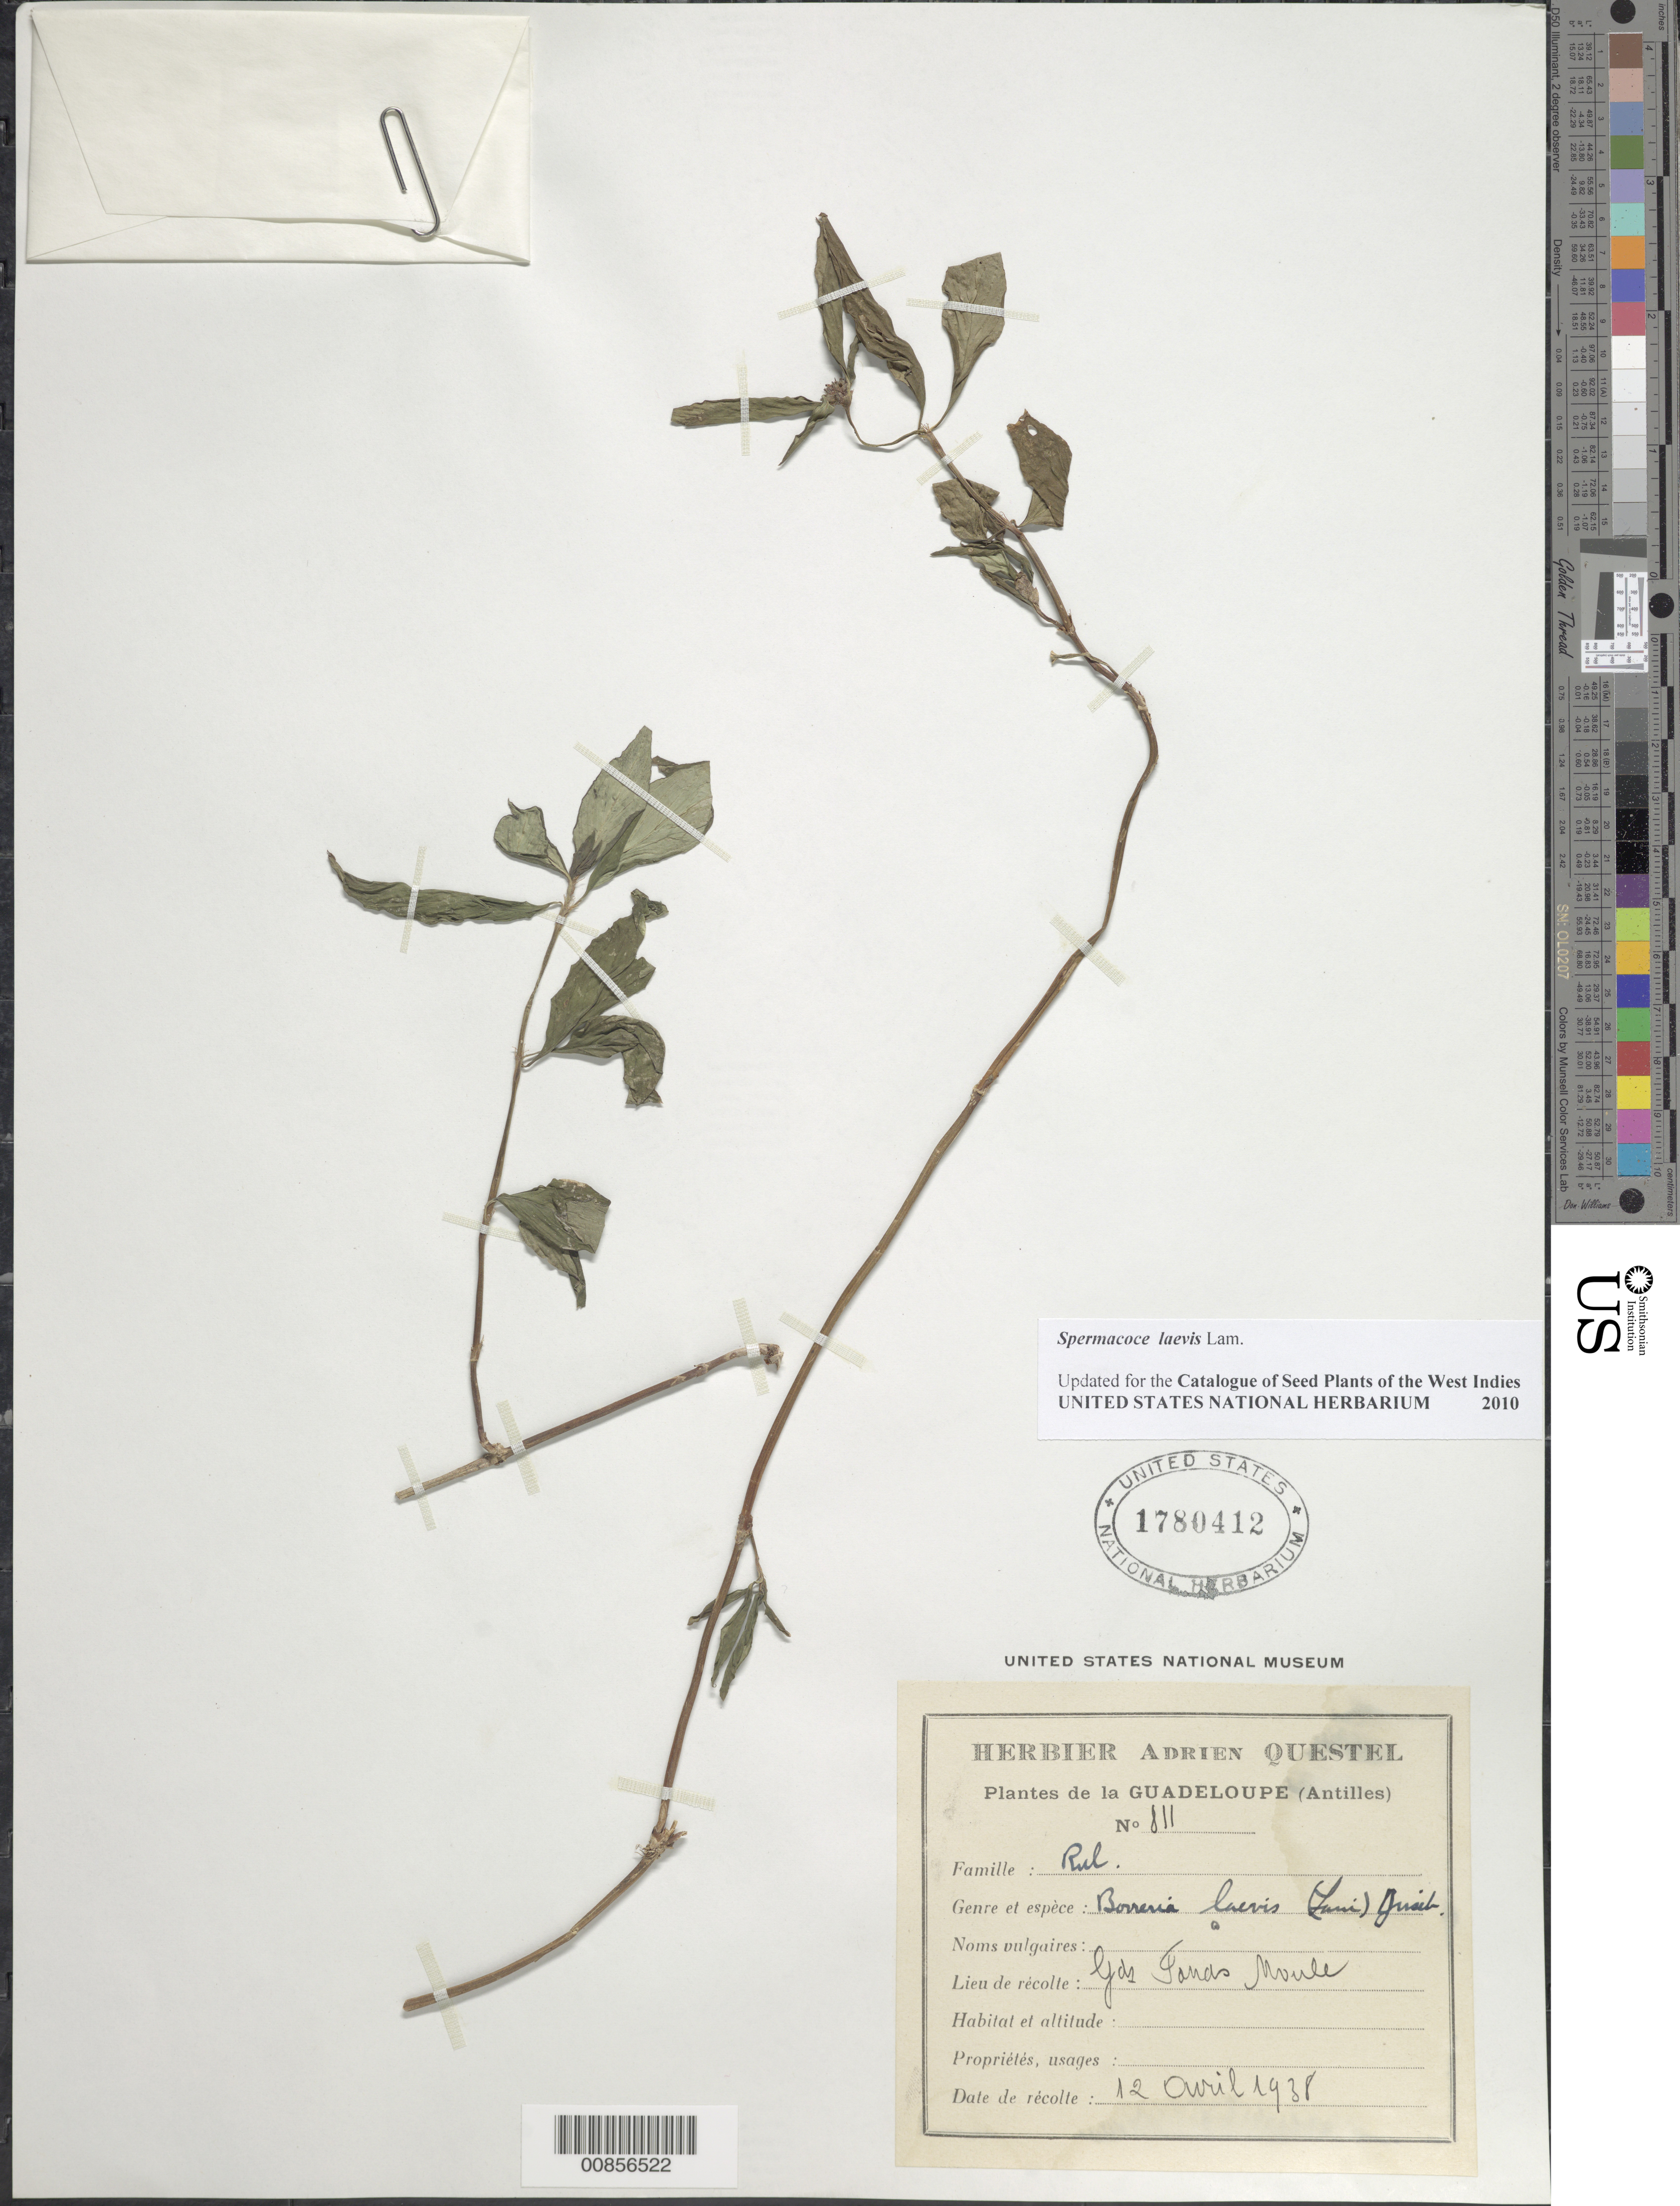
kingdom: Plantae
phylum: Tracheophyta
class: Magnoliopsida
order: Gentianales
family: Rubiaceae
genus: Spermacoce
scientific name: Spermacoce laevis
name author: Lam.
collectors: A. Questel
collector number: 811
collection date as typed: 12 Apr 1938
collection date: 1938-04-12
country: Guadeloupe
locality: Gds --onds Moule (sp?)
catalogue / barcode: US 1780412